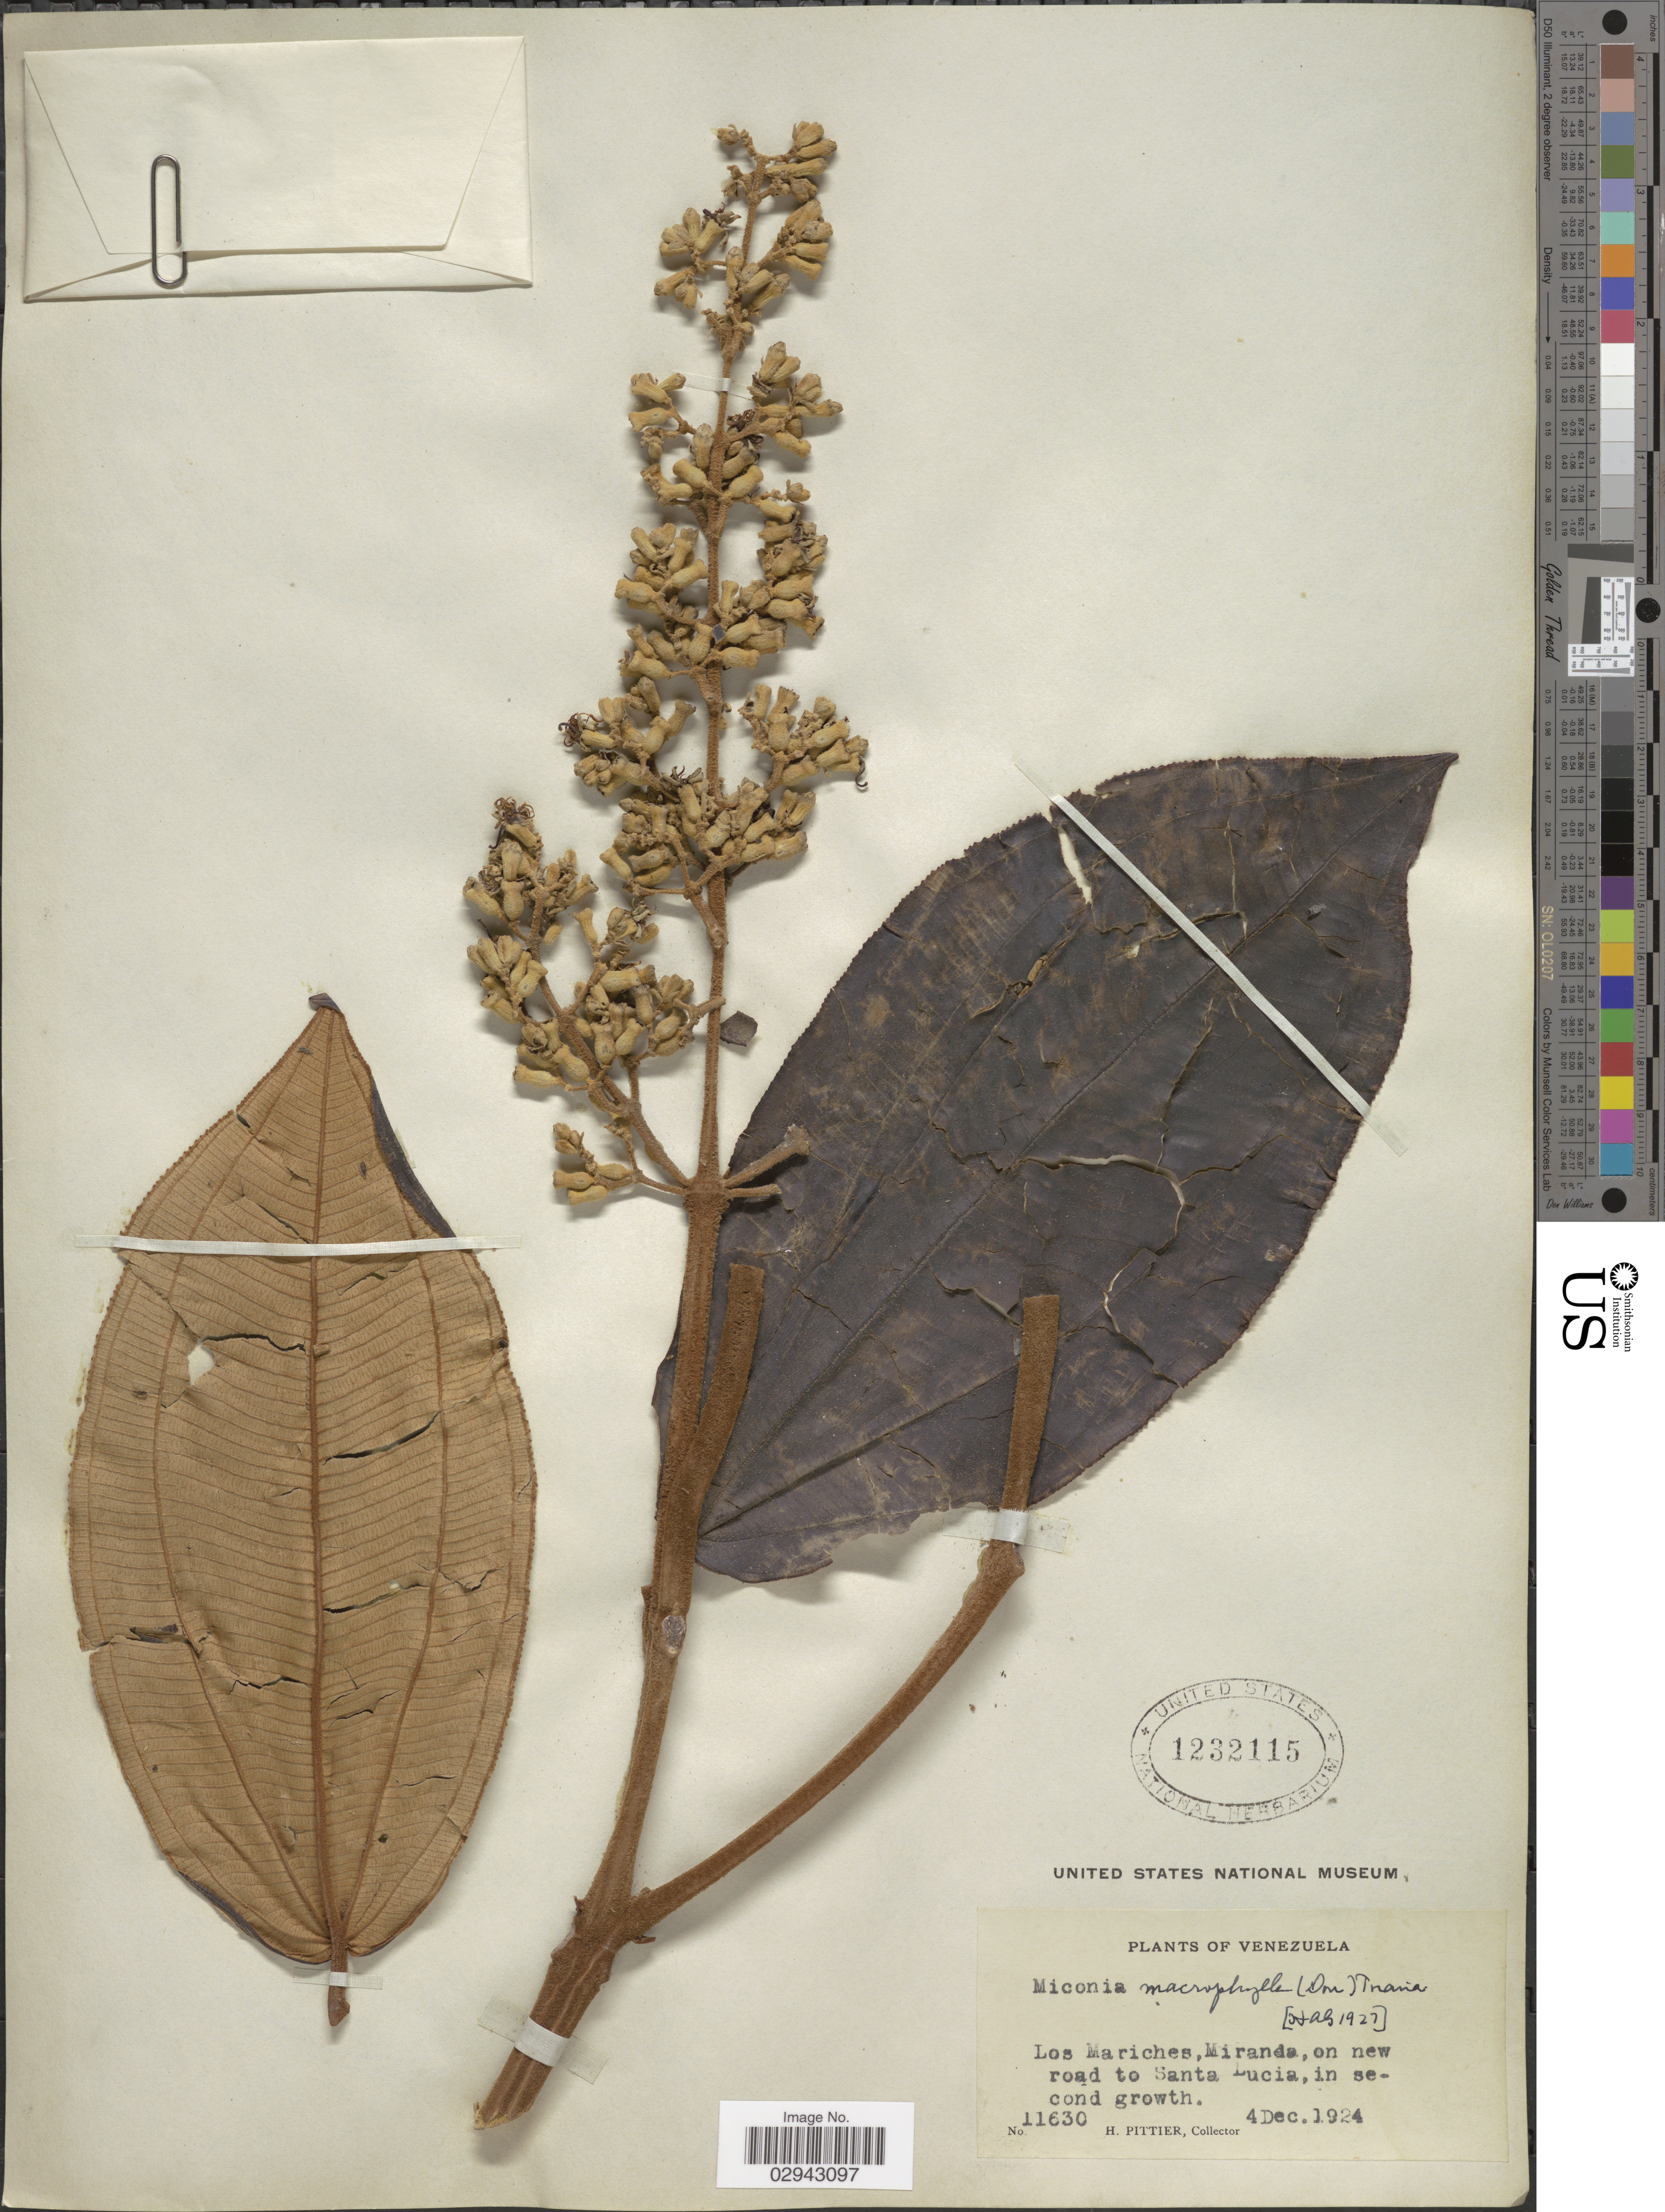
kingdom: Plantae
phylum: Tracheophyta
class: Magnoliopsida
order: Myrtales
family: Melastomataceae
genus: Miconia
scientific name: Miconia serrulata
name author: (DC.) Naudin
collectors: H. F. Pittier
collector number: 11630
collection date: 1924-12-04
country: Venezuela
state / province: Miranda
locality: Los Mariches, on new road to Santa Lucia.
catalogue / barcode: US 1232115